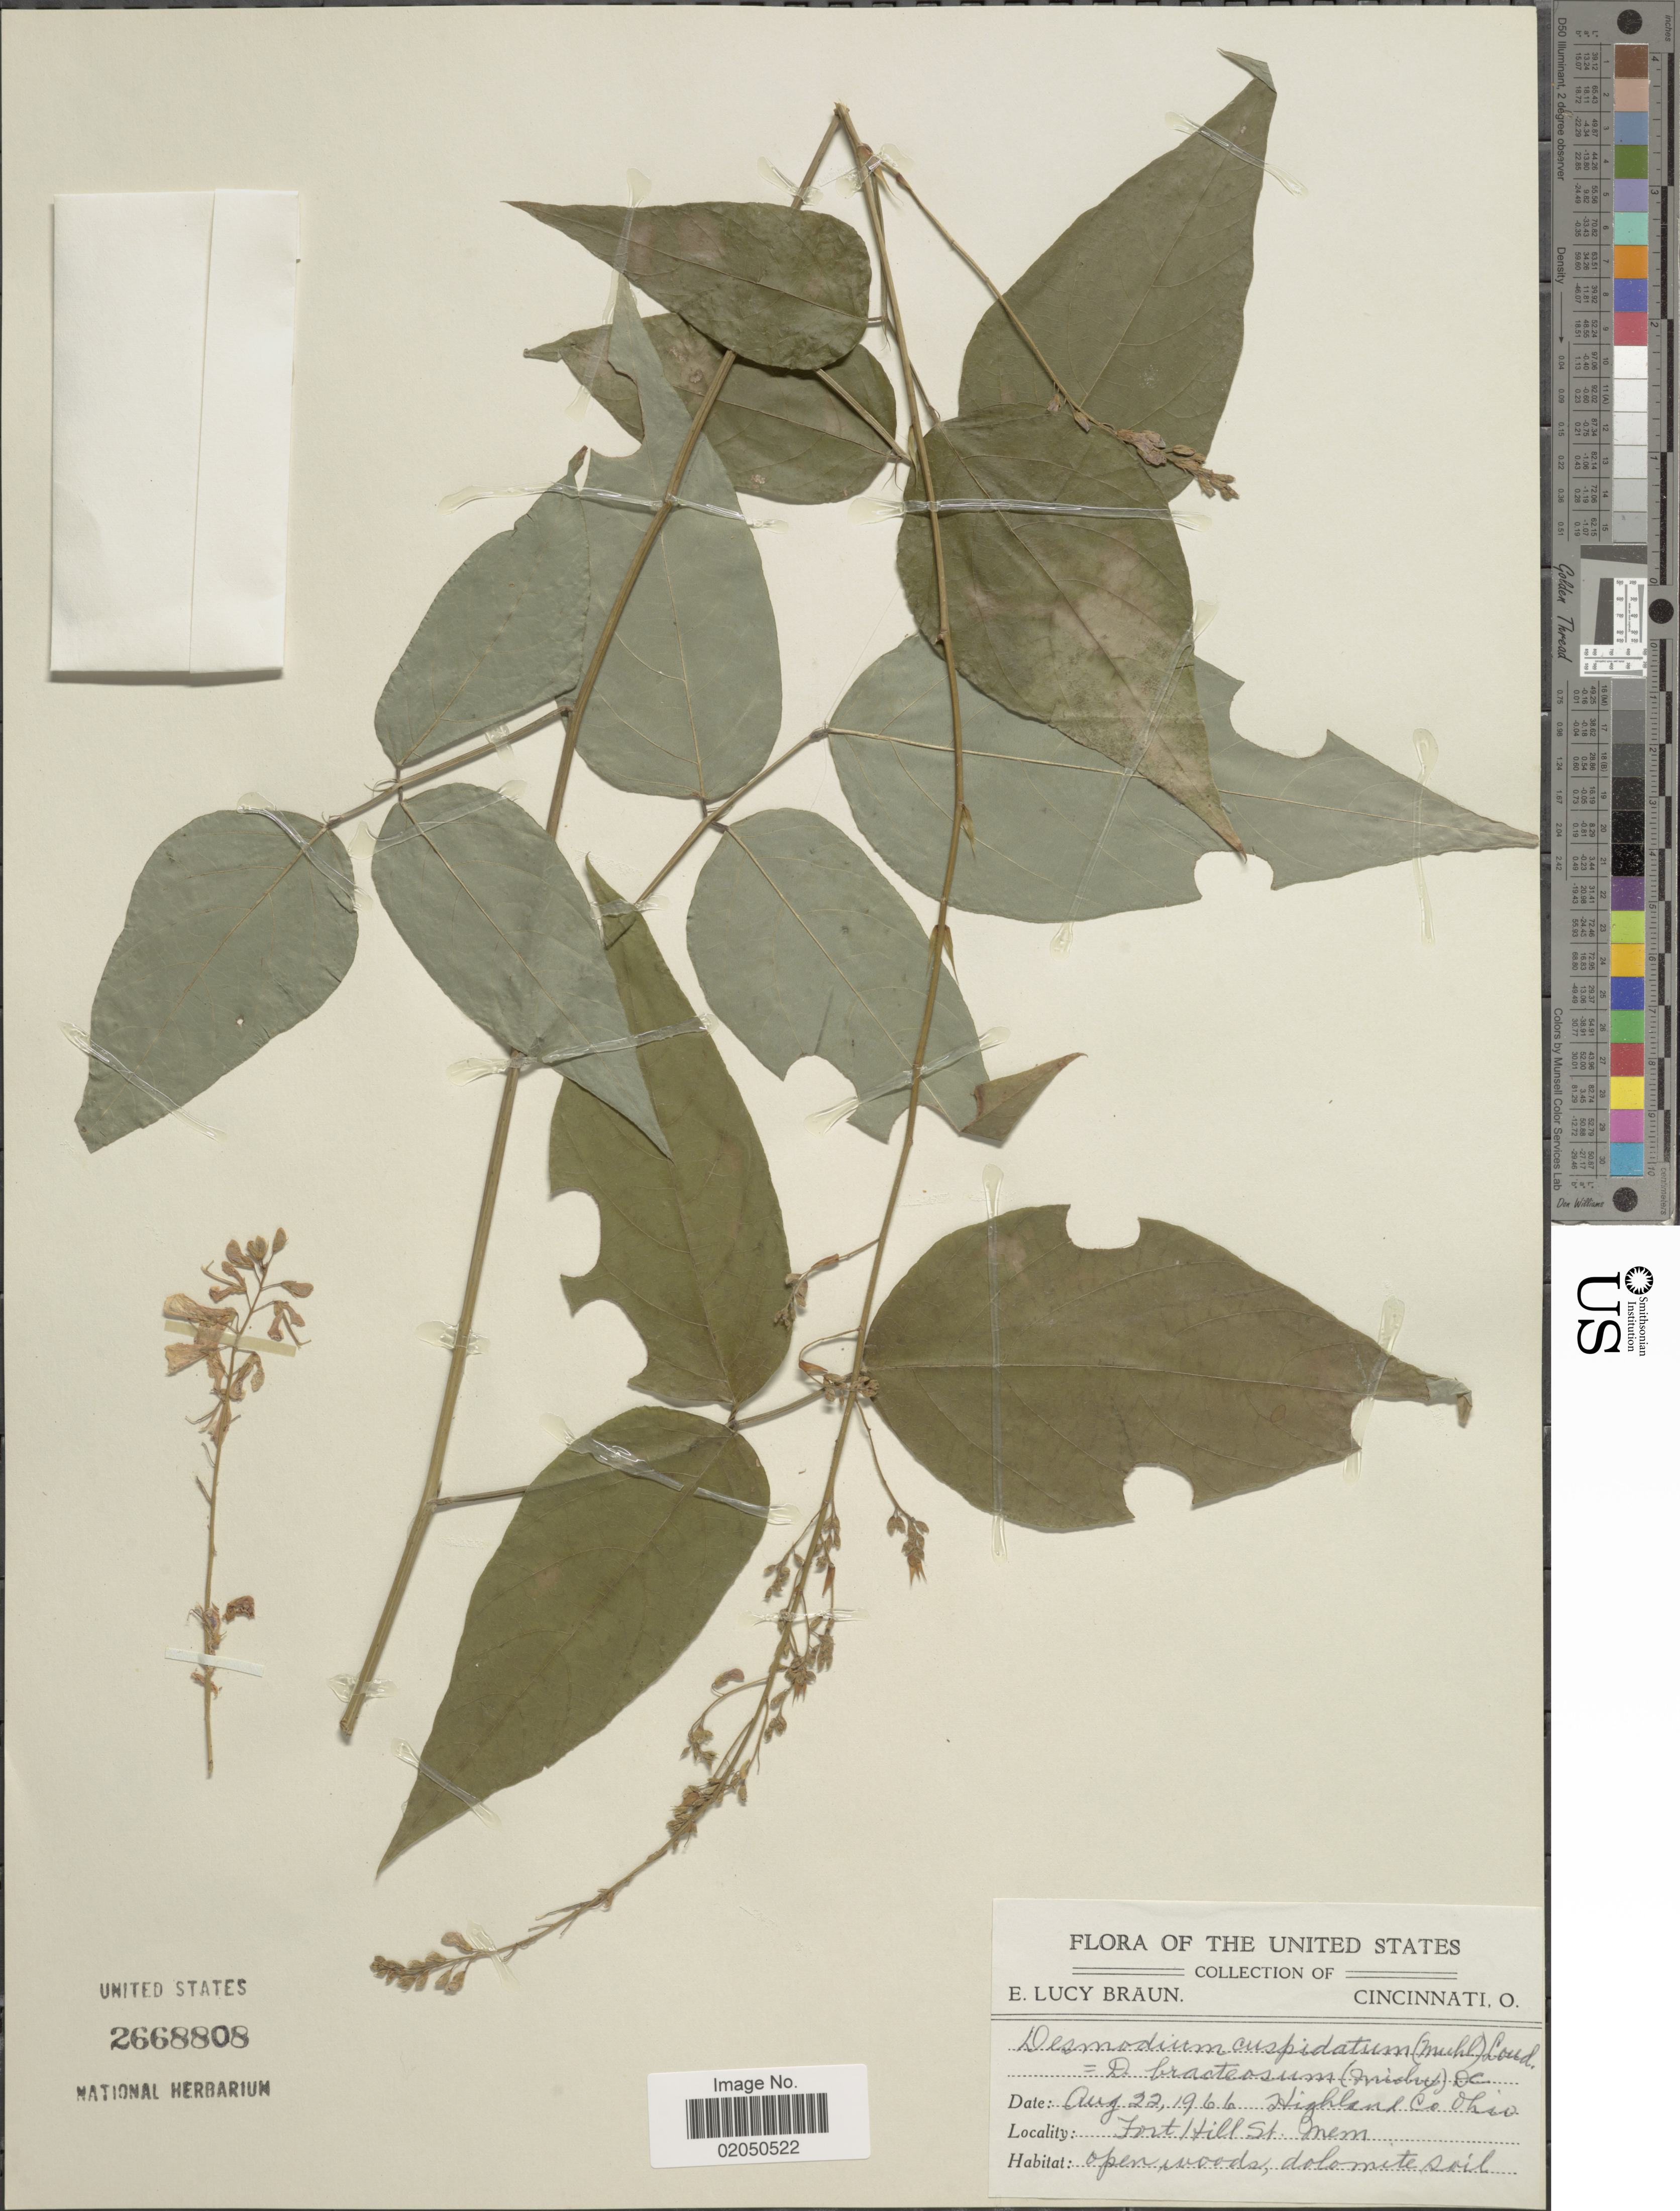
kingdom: Plantae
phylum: Tracheophyta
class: Magnoliopsida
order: Fabales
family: Fabaceae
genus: Desmodium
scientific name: Desmodium cuspidatum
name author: (Muhl. ex Willd.) Loudon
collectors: E. L. Braun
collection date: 1966-08-22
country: United States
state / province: Ohio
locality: Highland Co., Fort Hill St. Mem.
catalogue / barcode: US 2668808